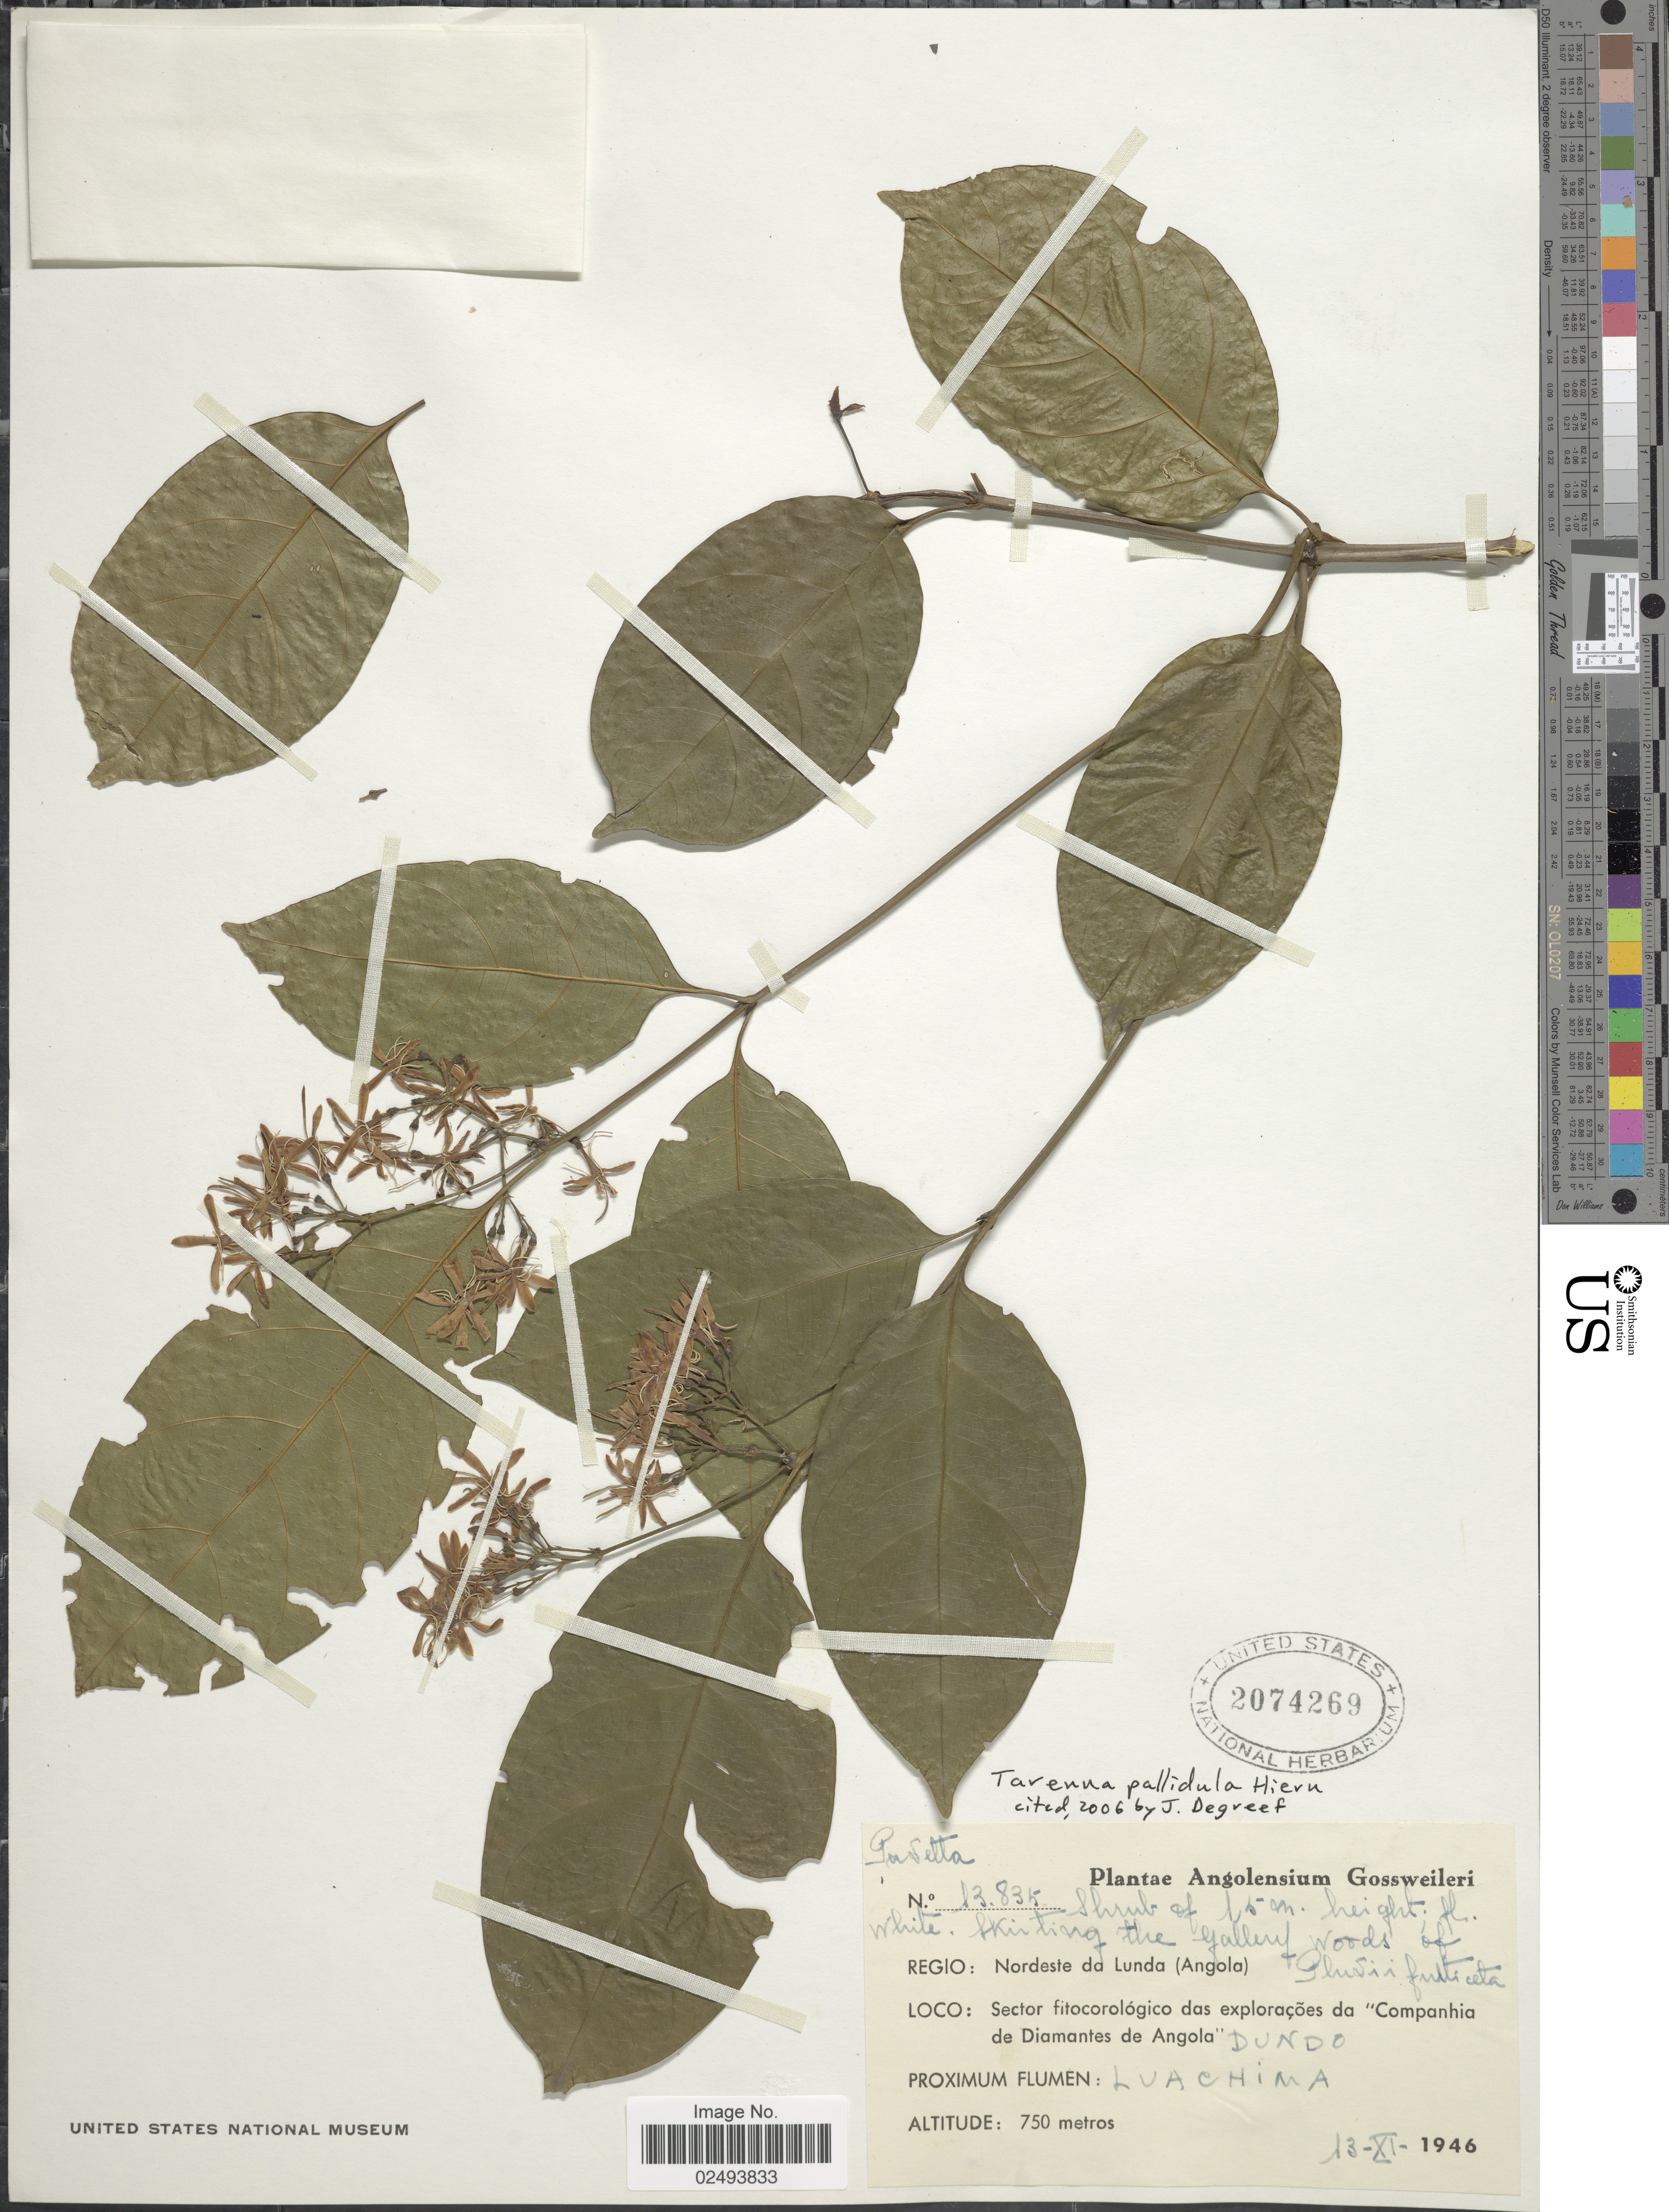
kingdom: Plantae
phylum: Tracheophyta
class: Magnoliopsida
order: Gentianales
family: Rubiaceae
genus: Tarenna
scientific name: Tarenna pallidula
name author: Hiern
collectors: -. Gossweiler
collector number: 13835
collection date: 1946-11-13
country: Angola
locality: Regio: Nordeste da Lunda (Angola). Sector fitocorologico das exploracies da "Companhia de Diamantes de Angola" Dundo. Proximum Flumen: Luachina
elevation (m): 750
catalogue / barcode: US 2074269